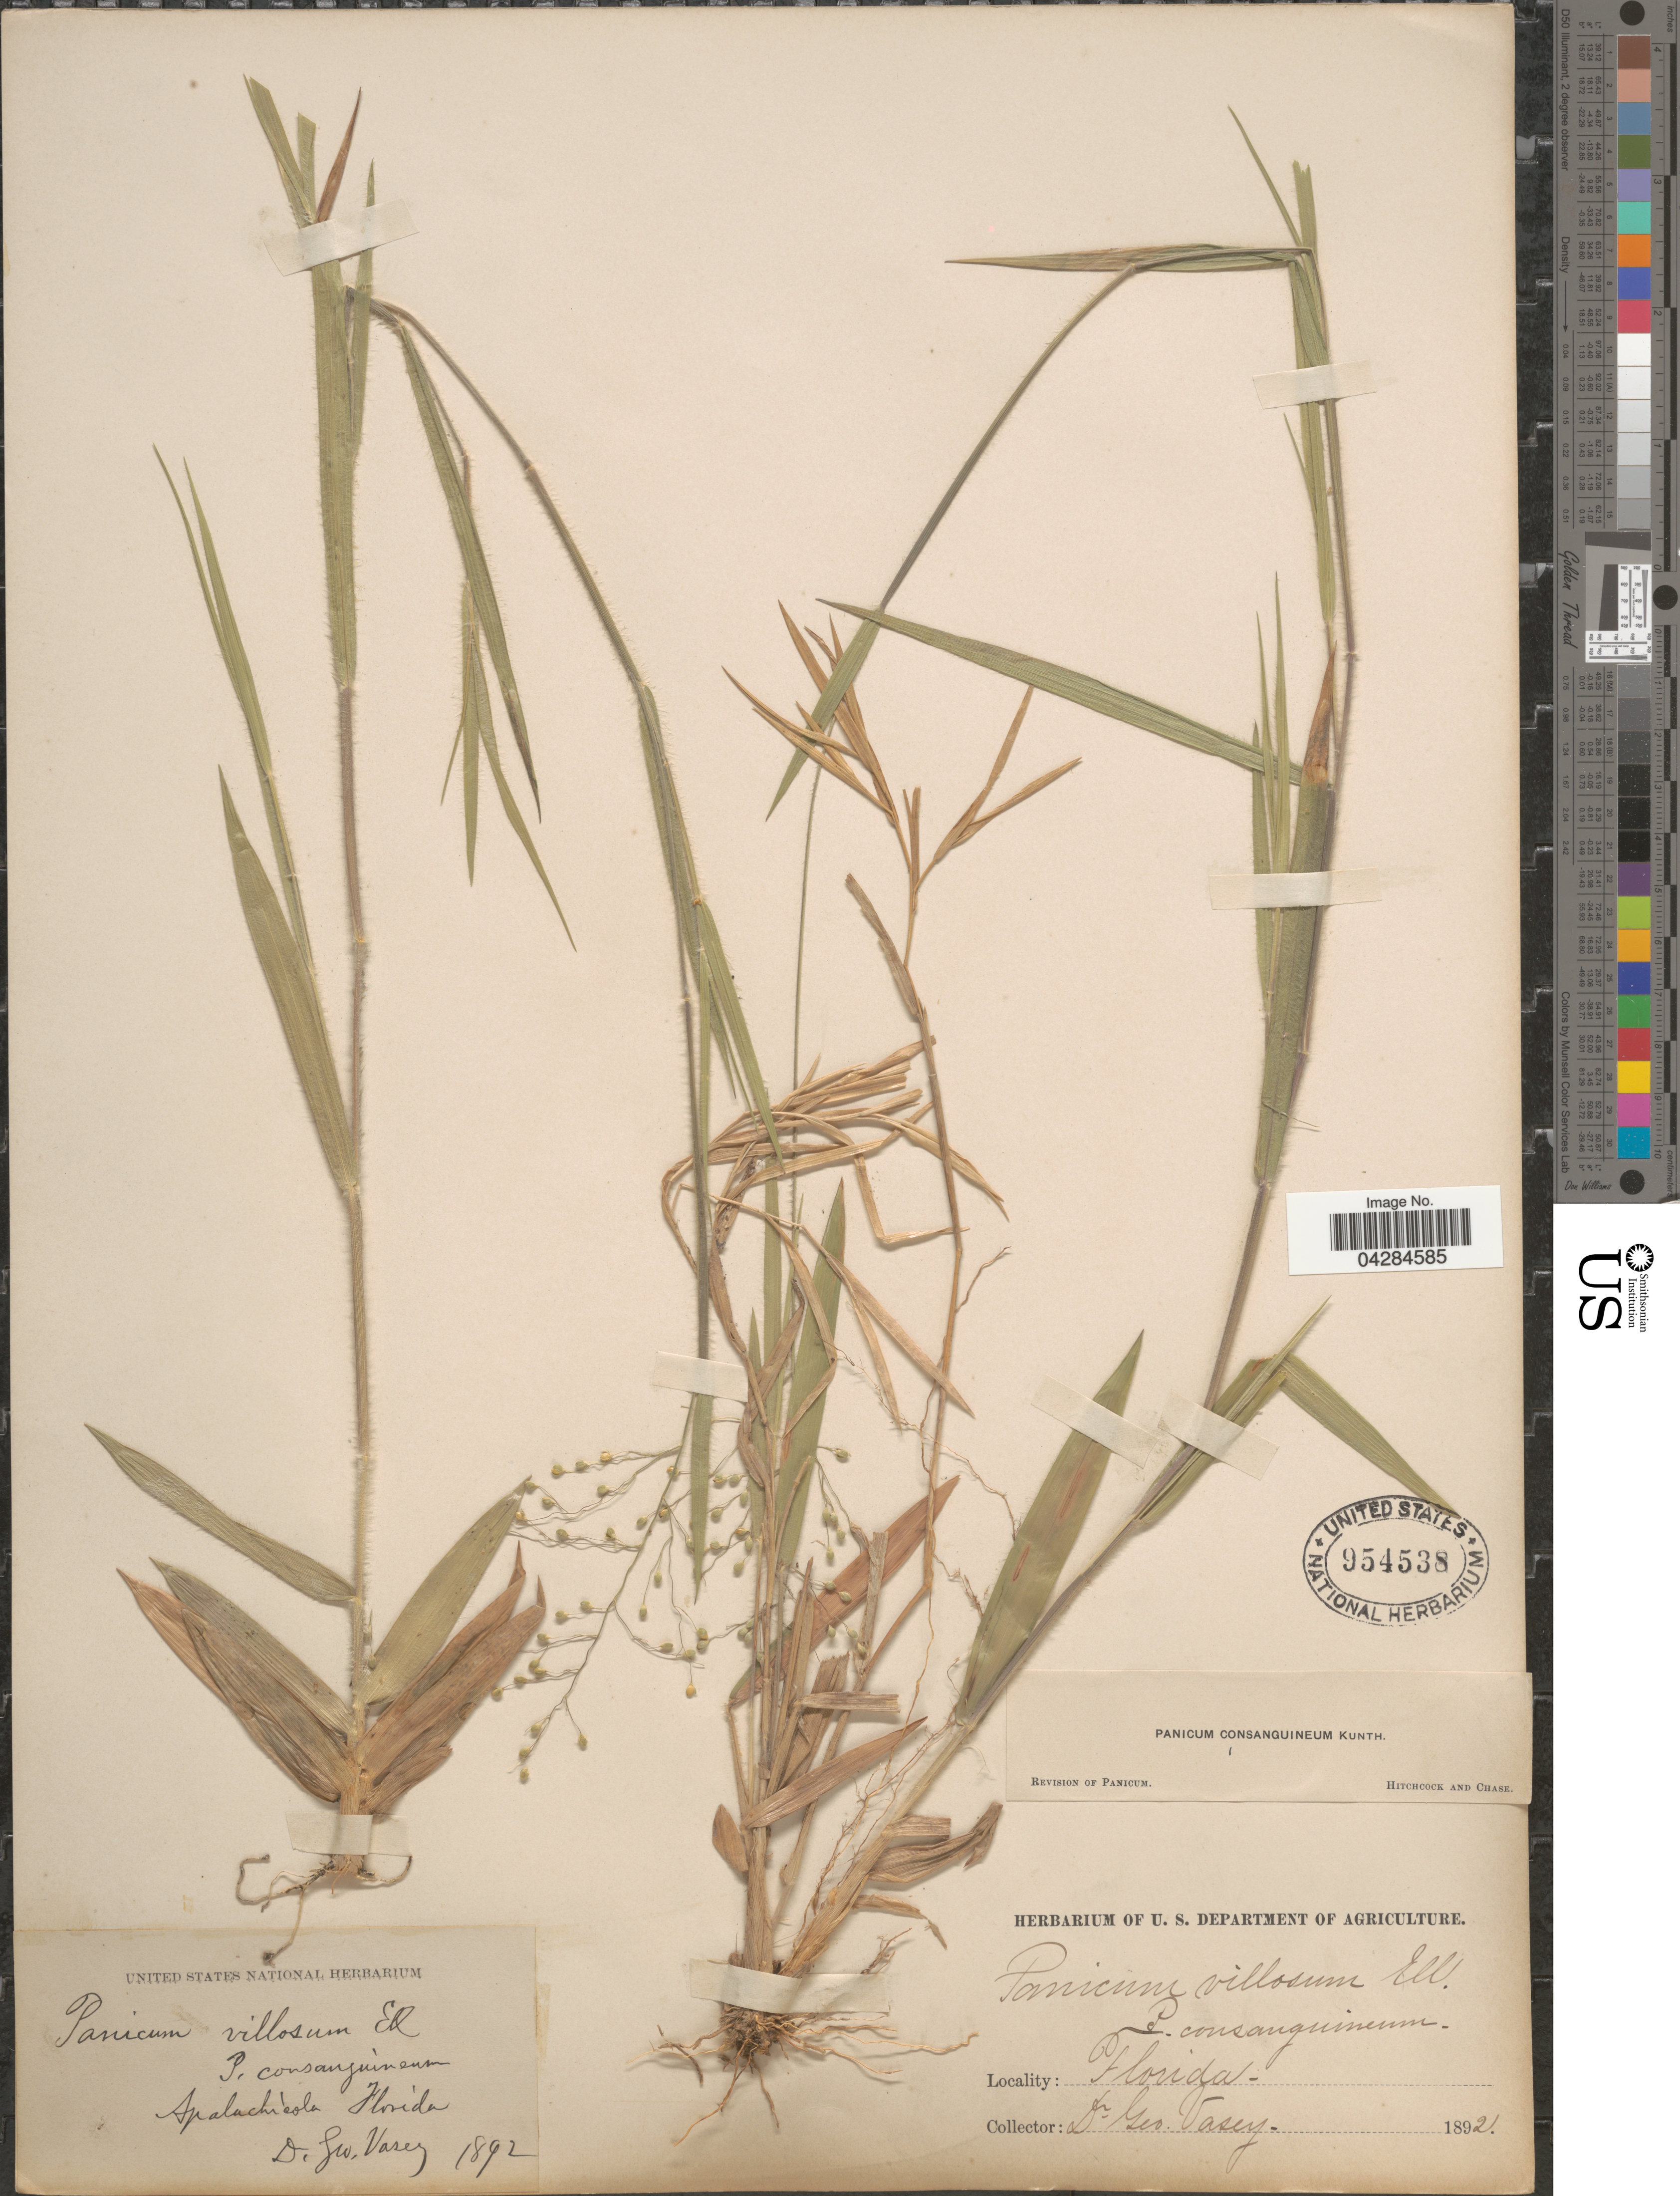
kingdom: Plantae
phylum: Tracheophyta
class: Liliopsida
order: Poales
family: Poaceae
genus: Dichanthelium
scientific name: Dichanthelium ovale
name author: (Elliott) Gould & C.A. Clark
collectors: G. Vasey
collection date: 1892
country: United States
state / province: Florida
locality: Apalachicola.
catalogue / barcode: US 954538